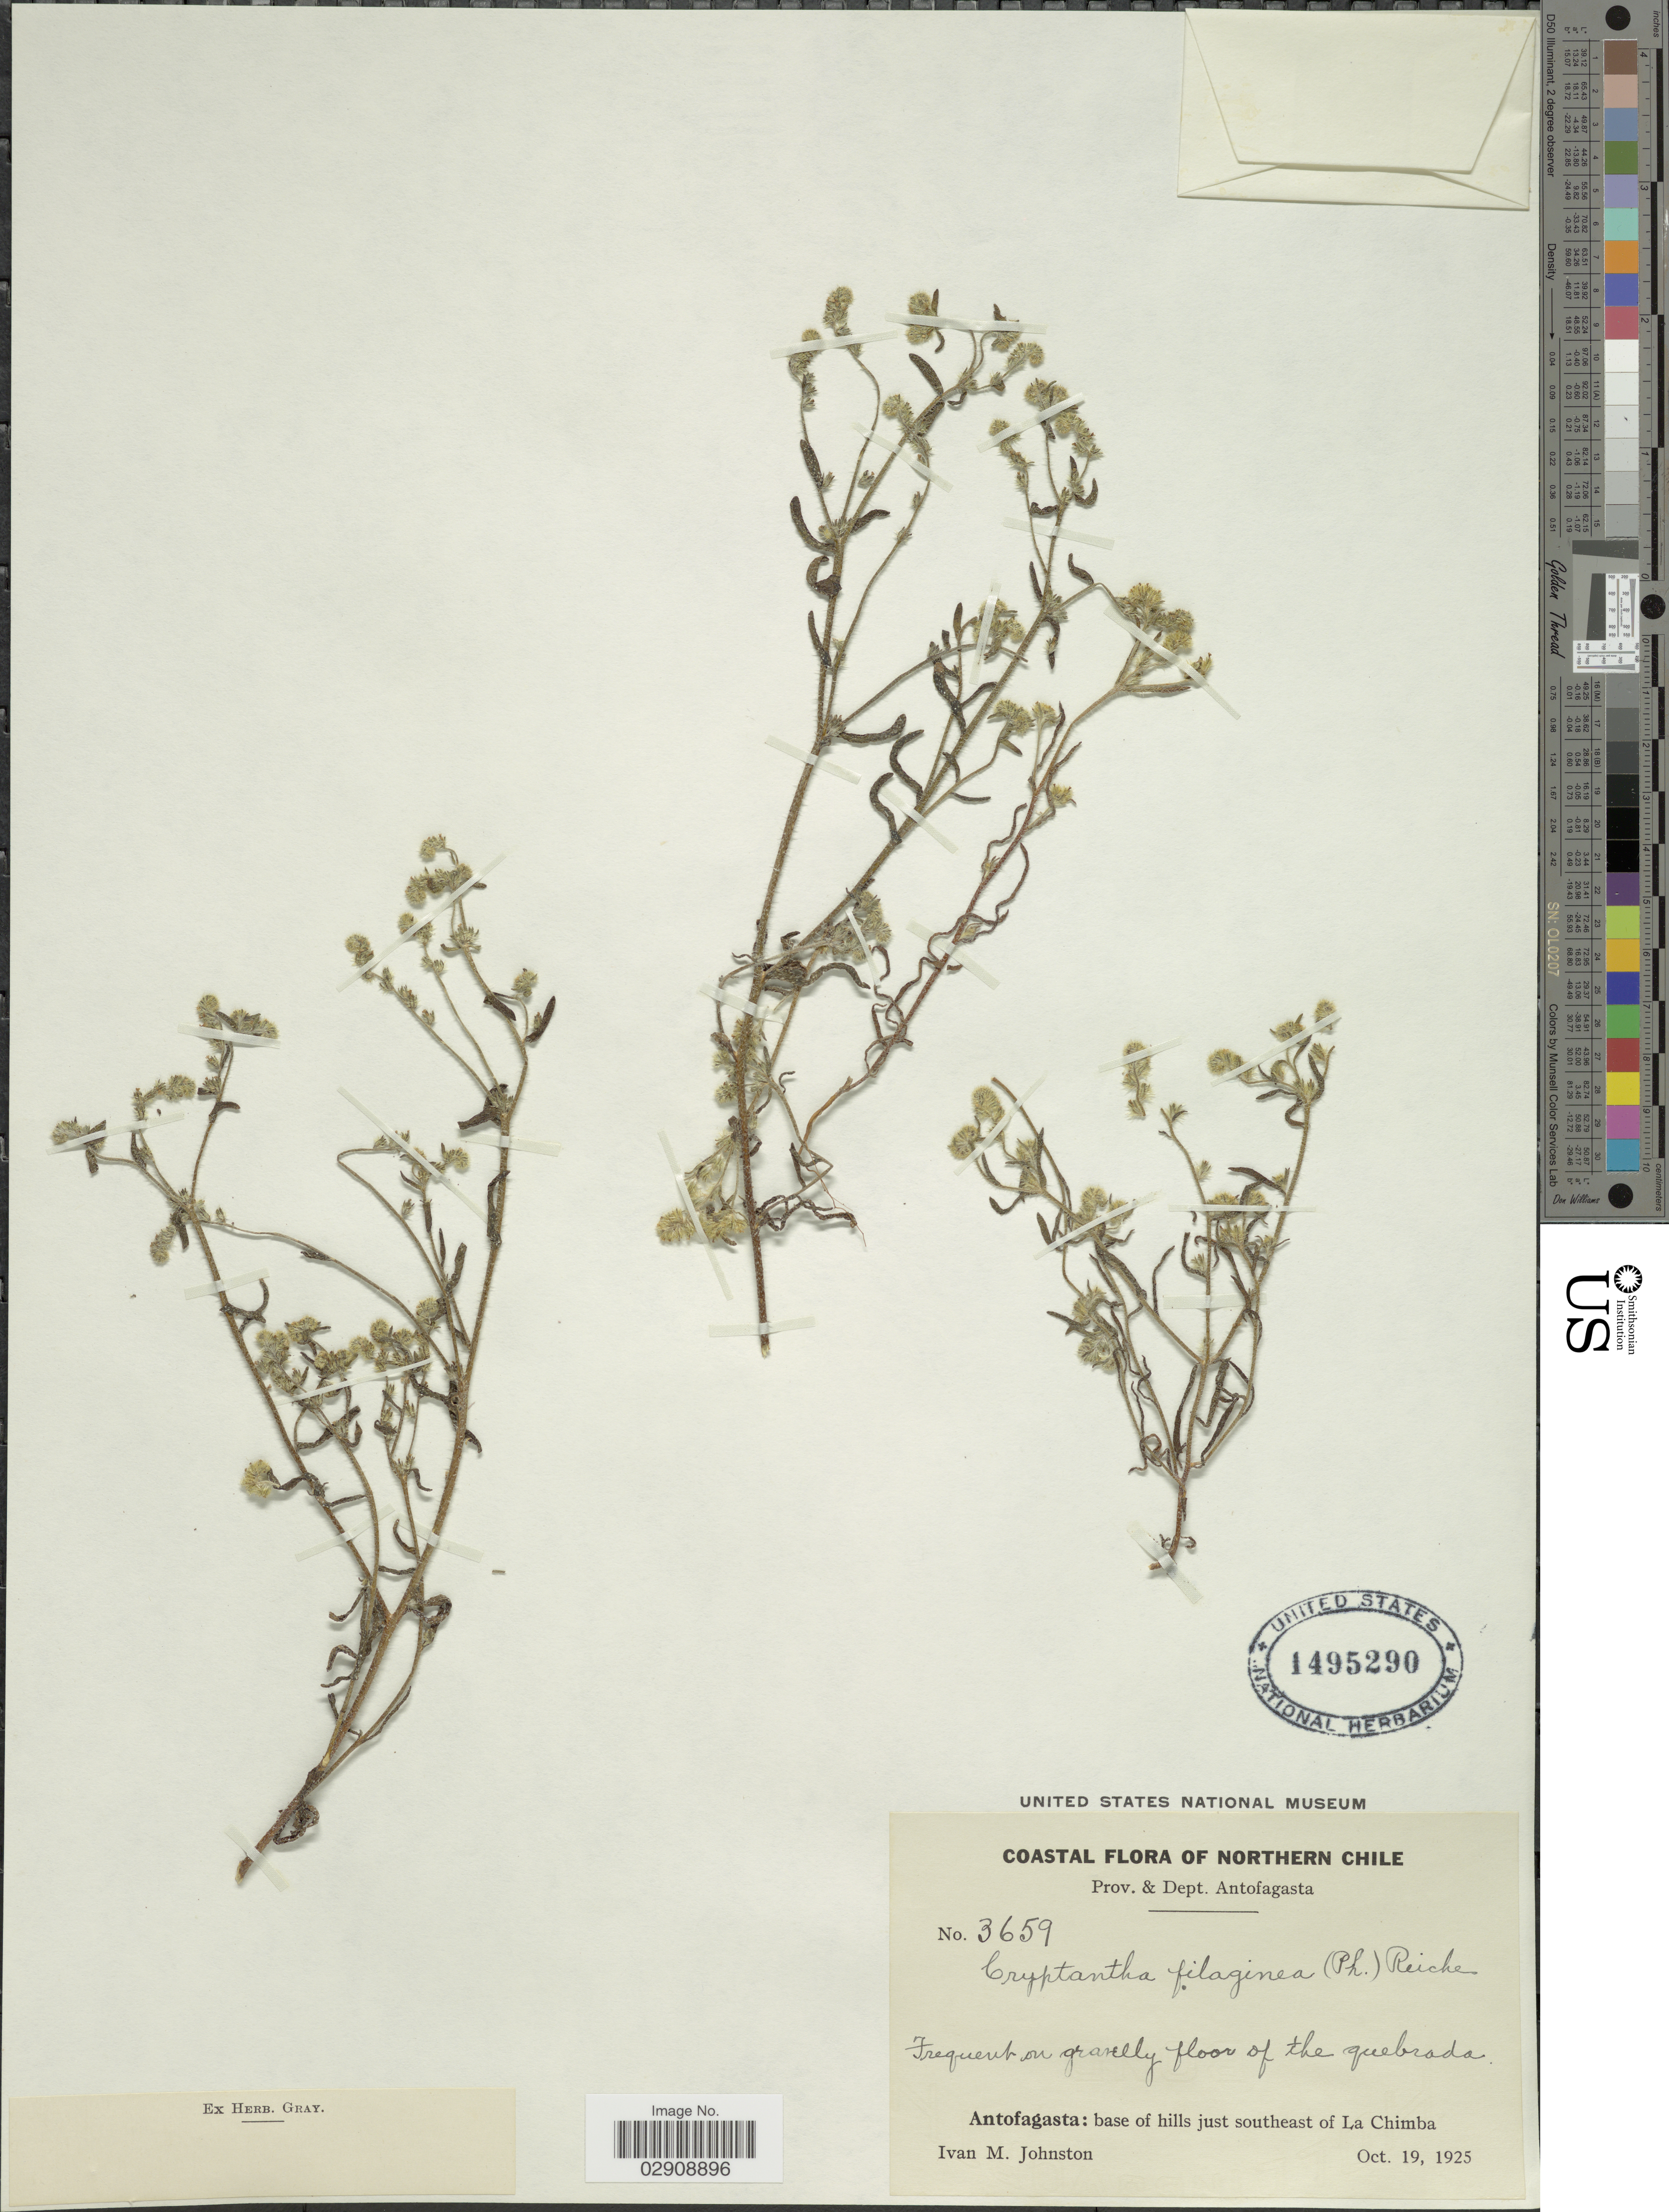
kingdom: Plantae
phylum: Tracheophyta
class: Magnoliopsida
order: Boraginales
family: Boraginaceae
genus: Cryptantha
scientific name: Cryptantha filaginea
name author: (Phil.) Reiche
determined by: Moroni, Pablo, (SI), Instituto de Botanica Darwinion (ARGENTINA)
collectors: I.M. Johnston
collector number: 3659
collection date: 1925-10-19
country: Chile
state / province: Antofagasta (II)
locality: Frequent on gravelly floor of the quebrada. Antofagasta: base of hills just southeast of La Chimba. Prov. & Dept. Antofagasta. Northern Chile.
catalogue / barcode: US 1495290